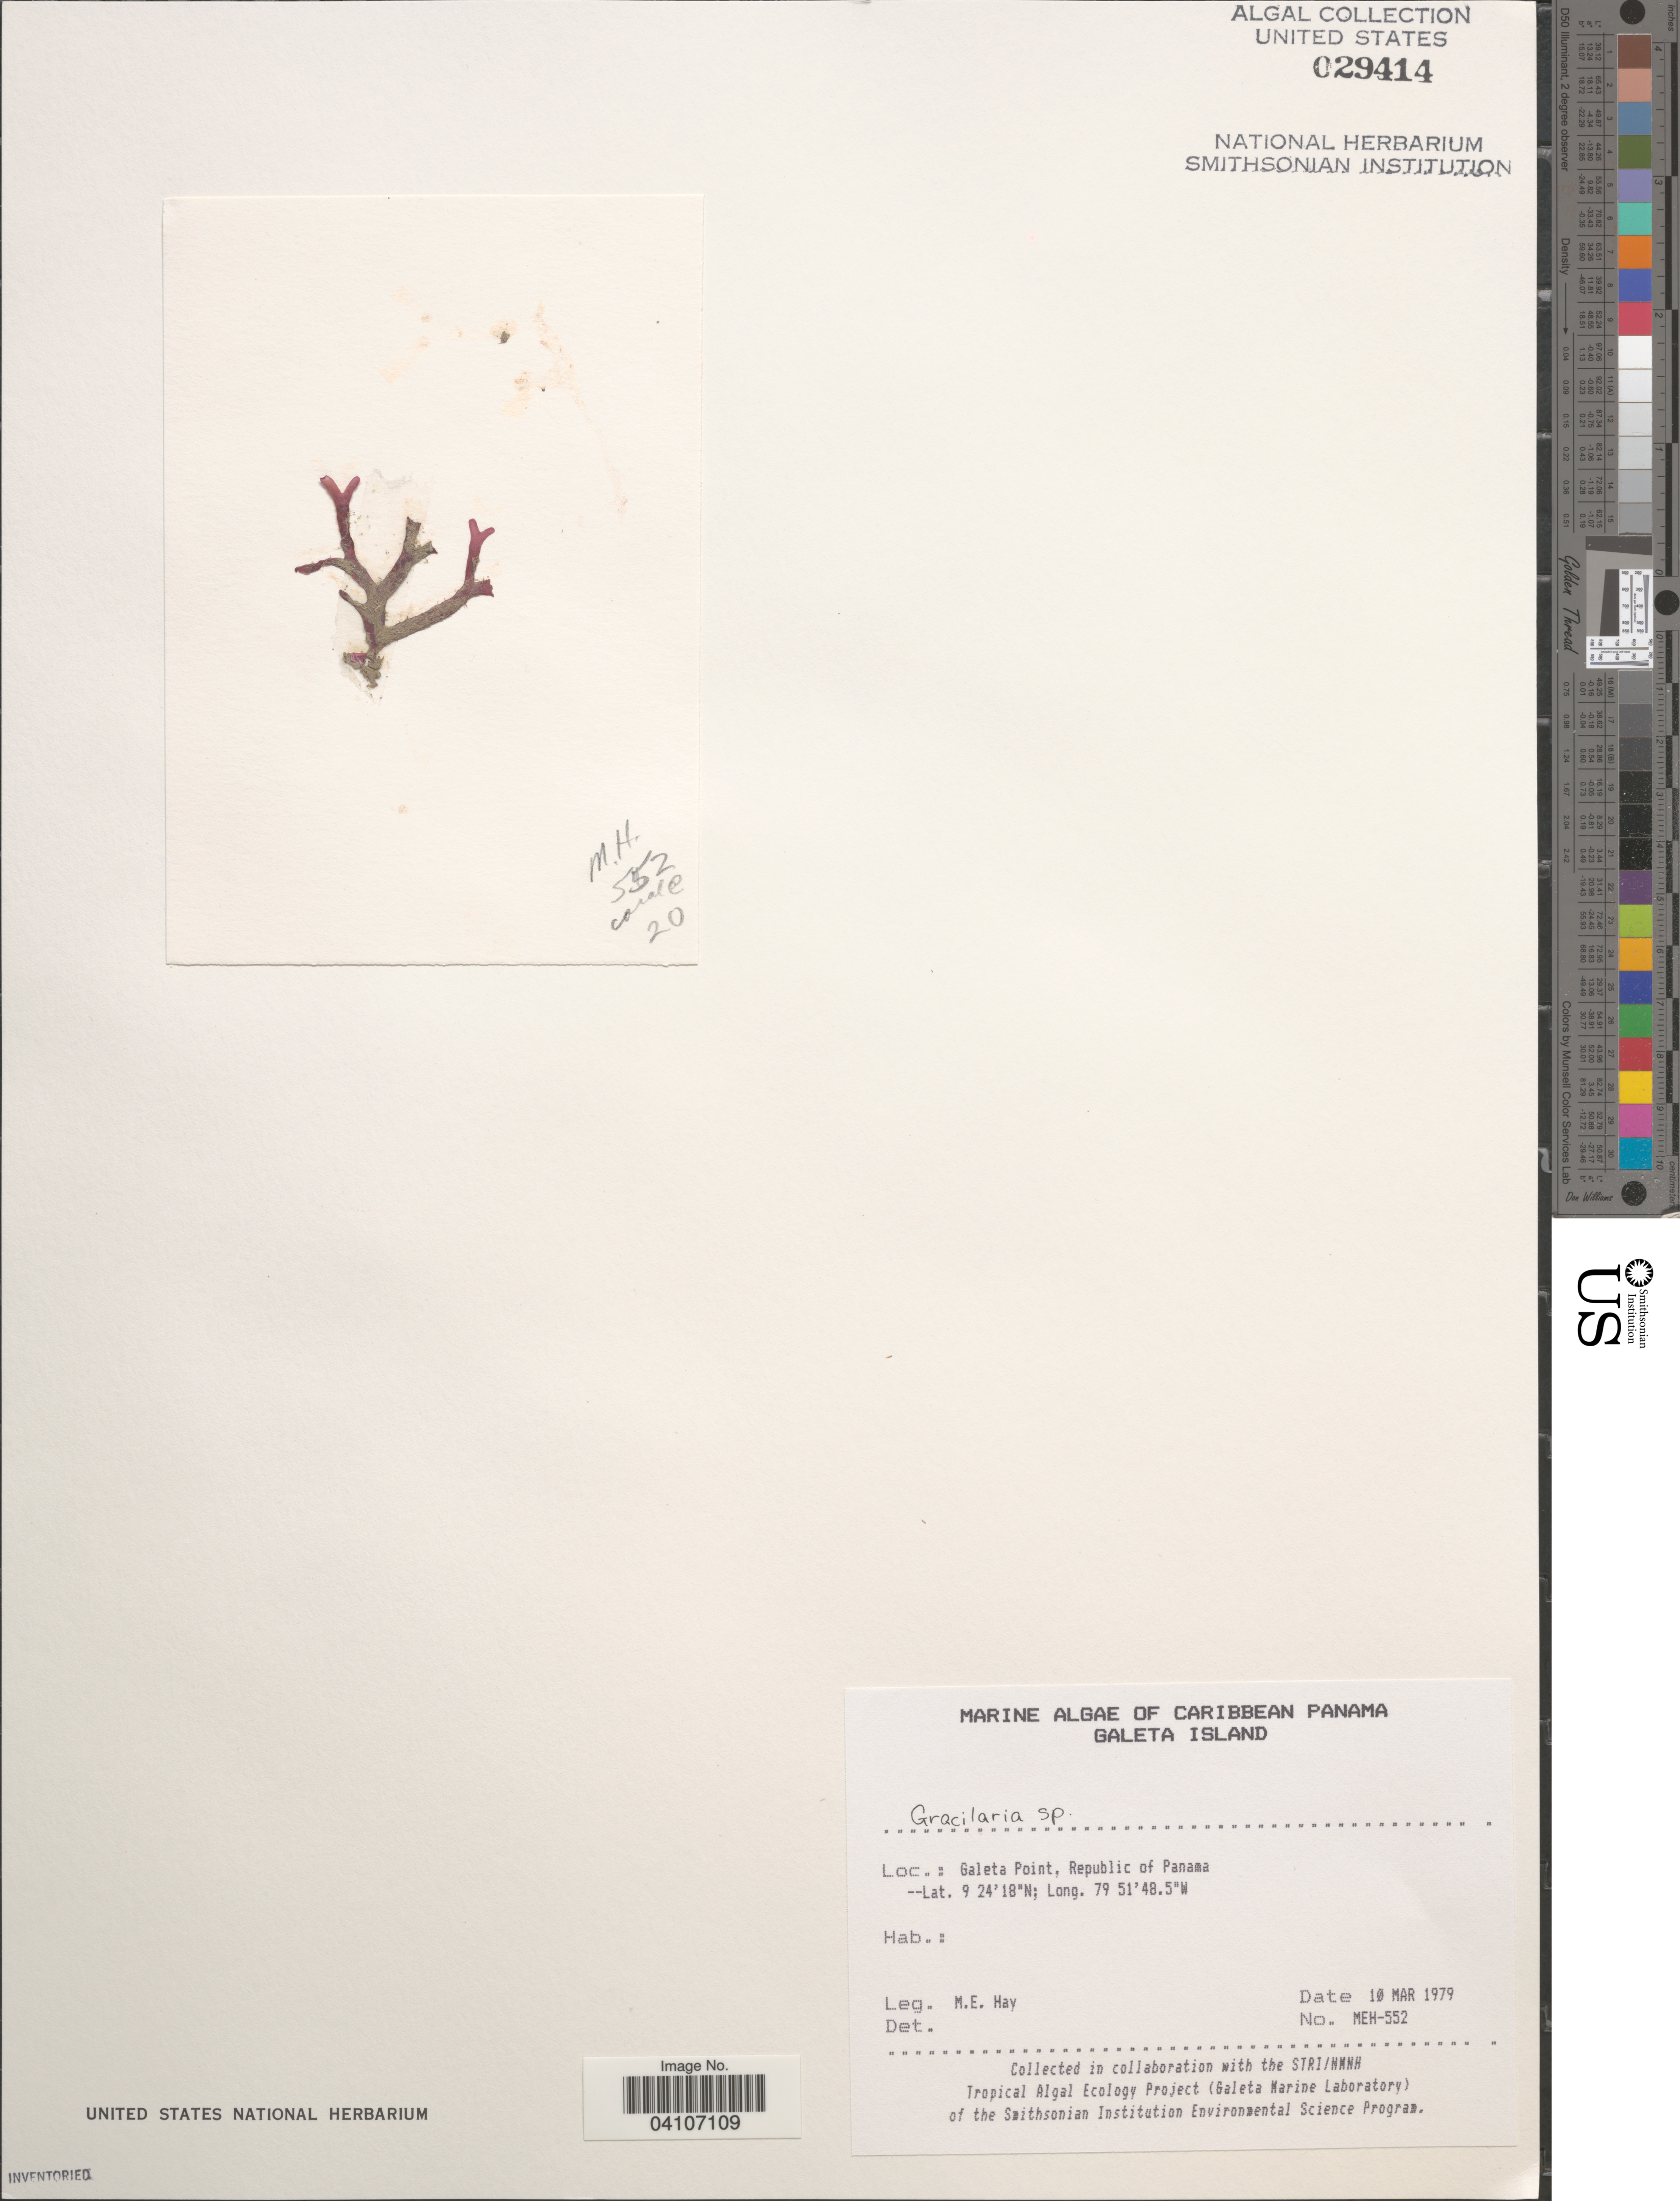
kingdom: Plantae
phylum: Rhodophyta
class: Florideophyceae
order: Gracilariales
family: Gracilariaceae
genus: Gracilaria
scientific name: Gracilaria sp.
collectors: M. E. Hay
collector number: MEH-552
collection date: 1979-03-10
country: Panama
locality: Galeta Point.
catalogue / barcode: US 29414